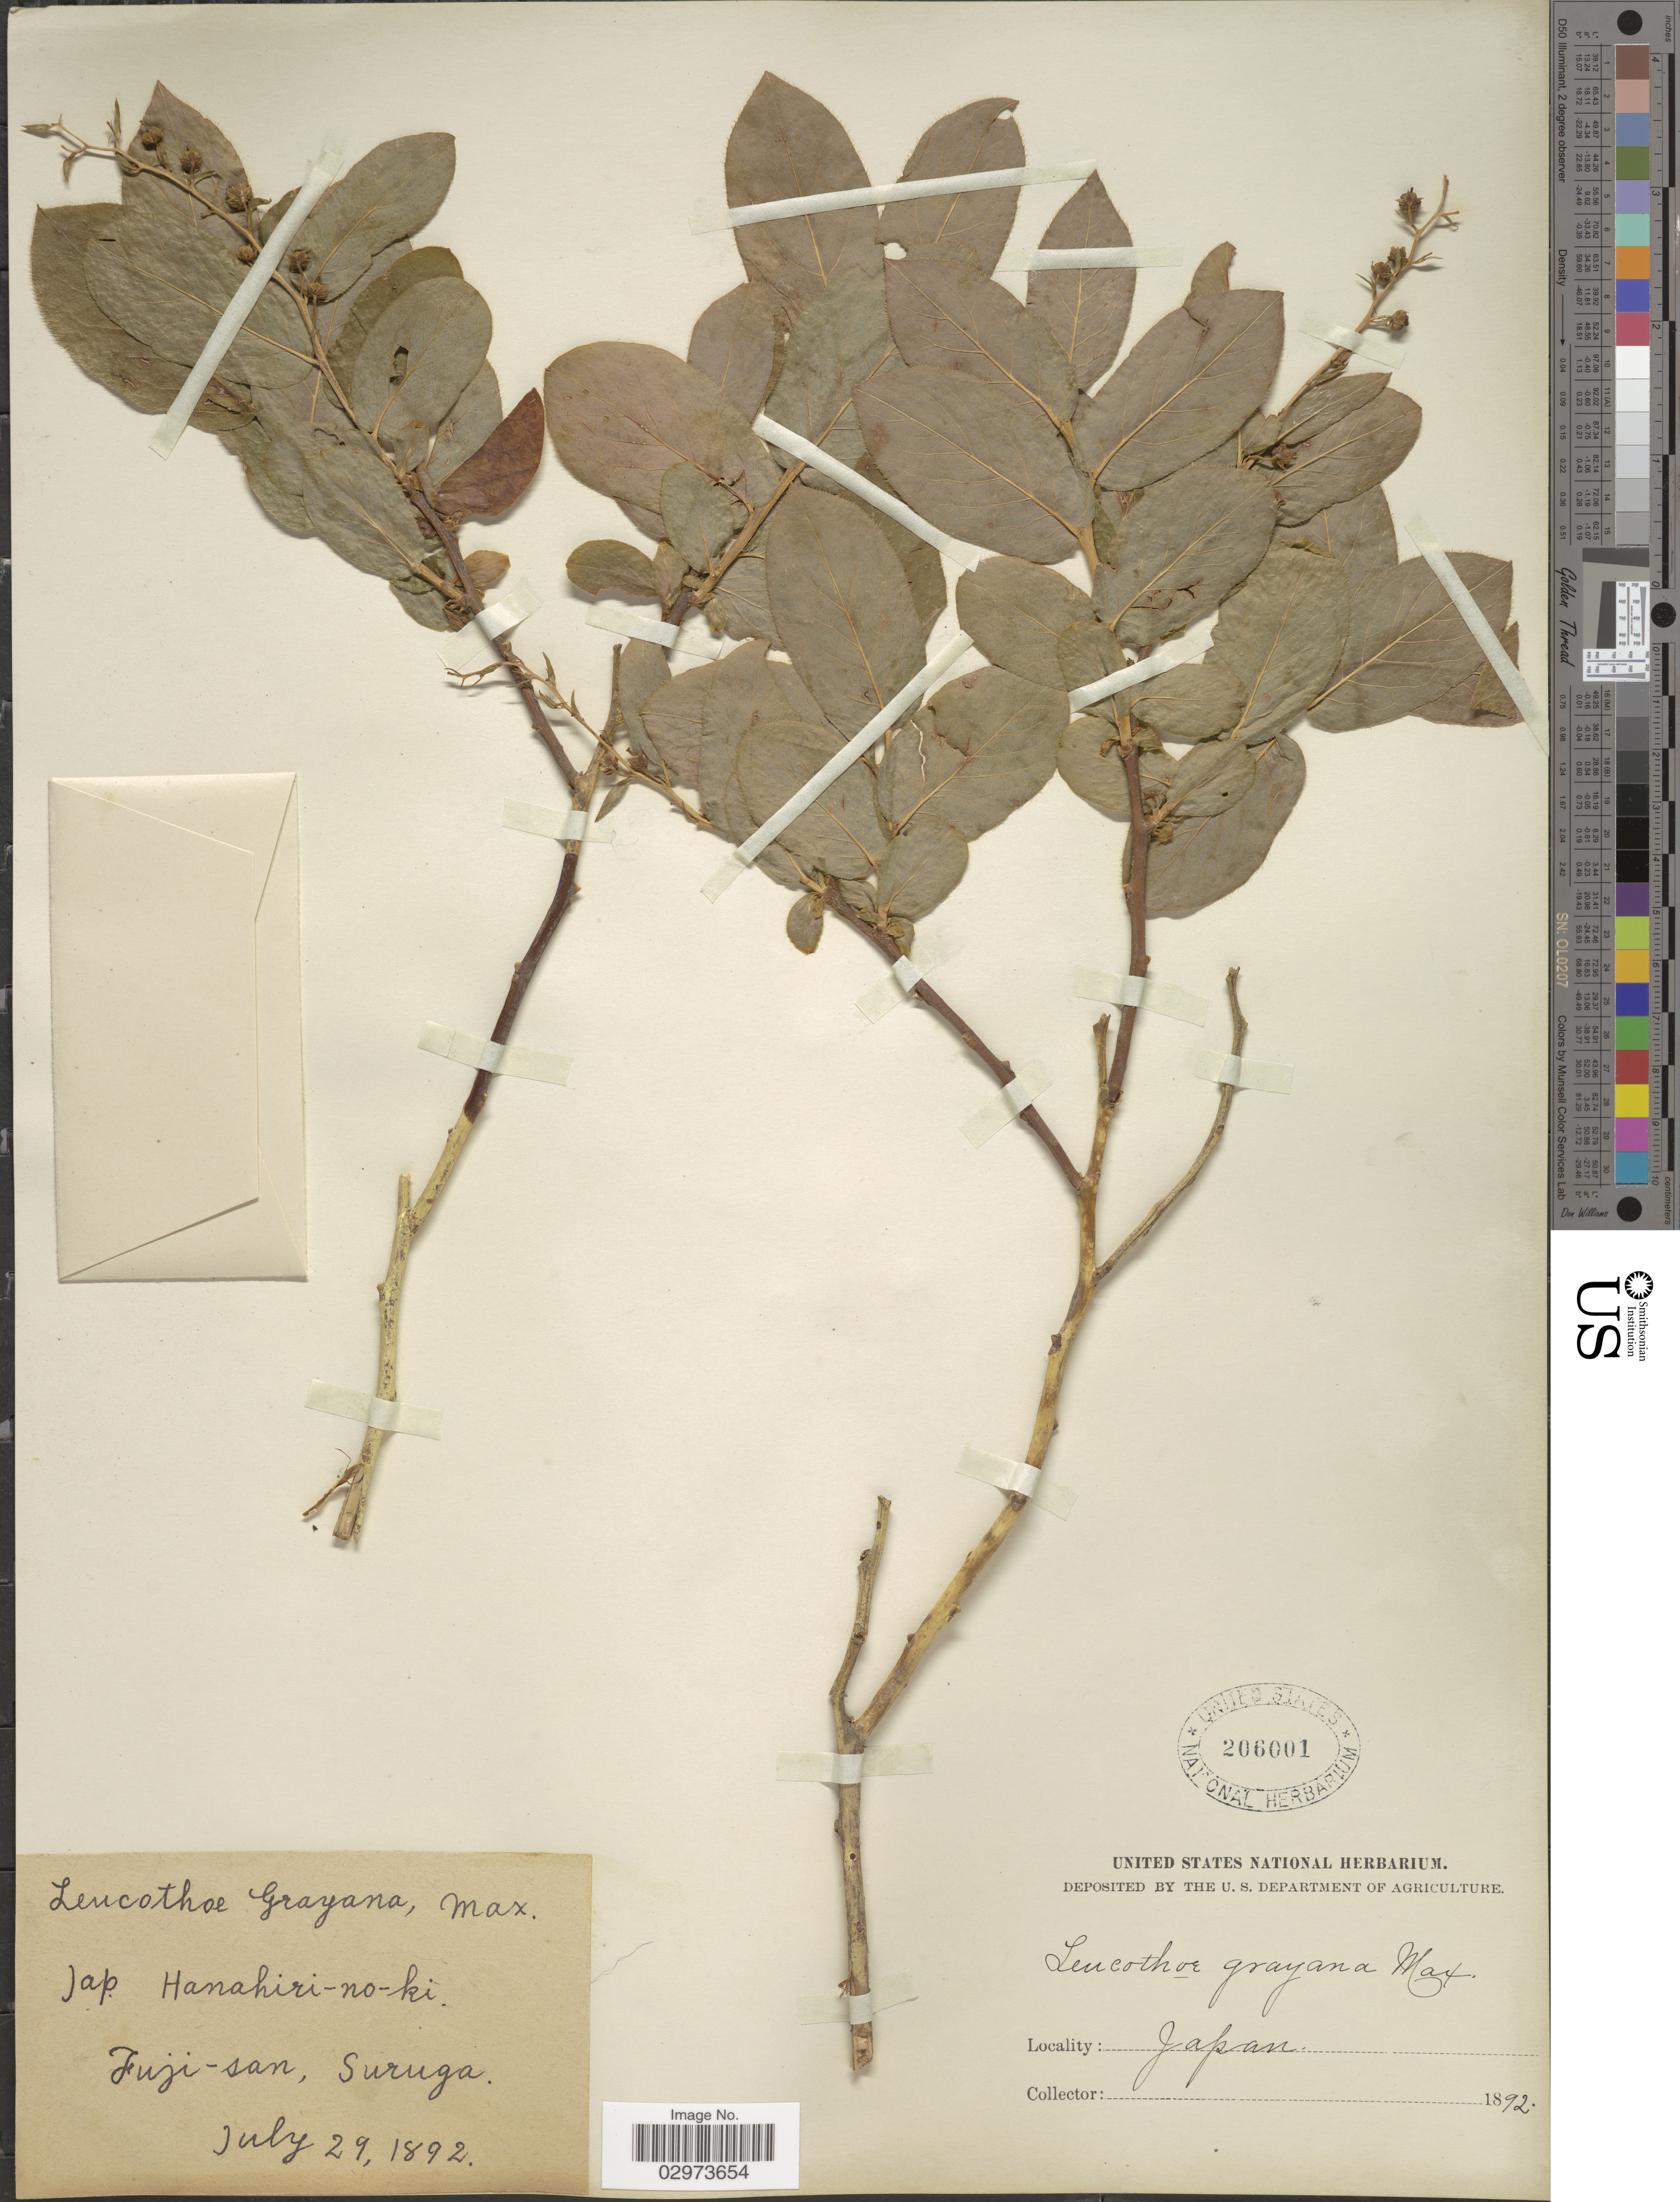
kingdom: Plantae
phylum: Tracheophyta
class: Magnoliopsida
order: Ericales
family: Ericaceae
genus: Leucothoe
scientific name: Leucothoë grayana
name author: Maxim.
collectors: ex herb. United States National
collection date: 1892-07-29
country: Japan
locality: Fuji-san, Suruga.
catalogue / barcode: US 206001